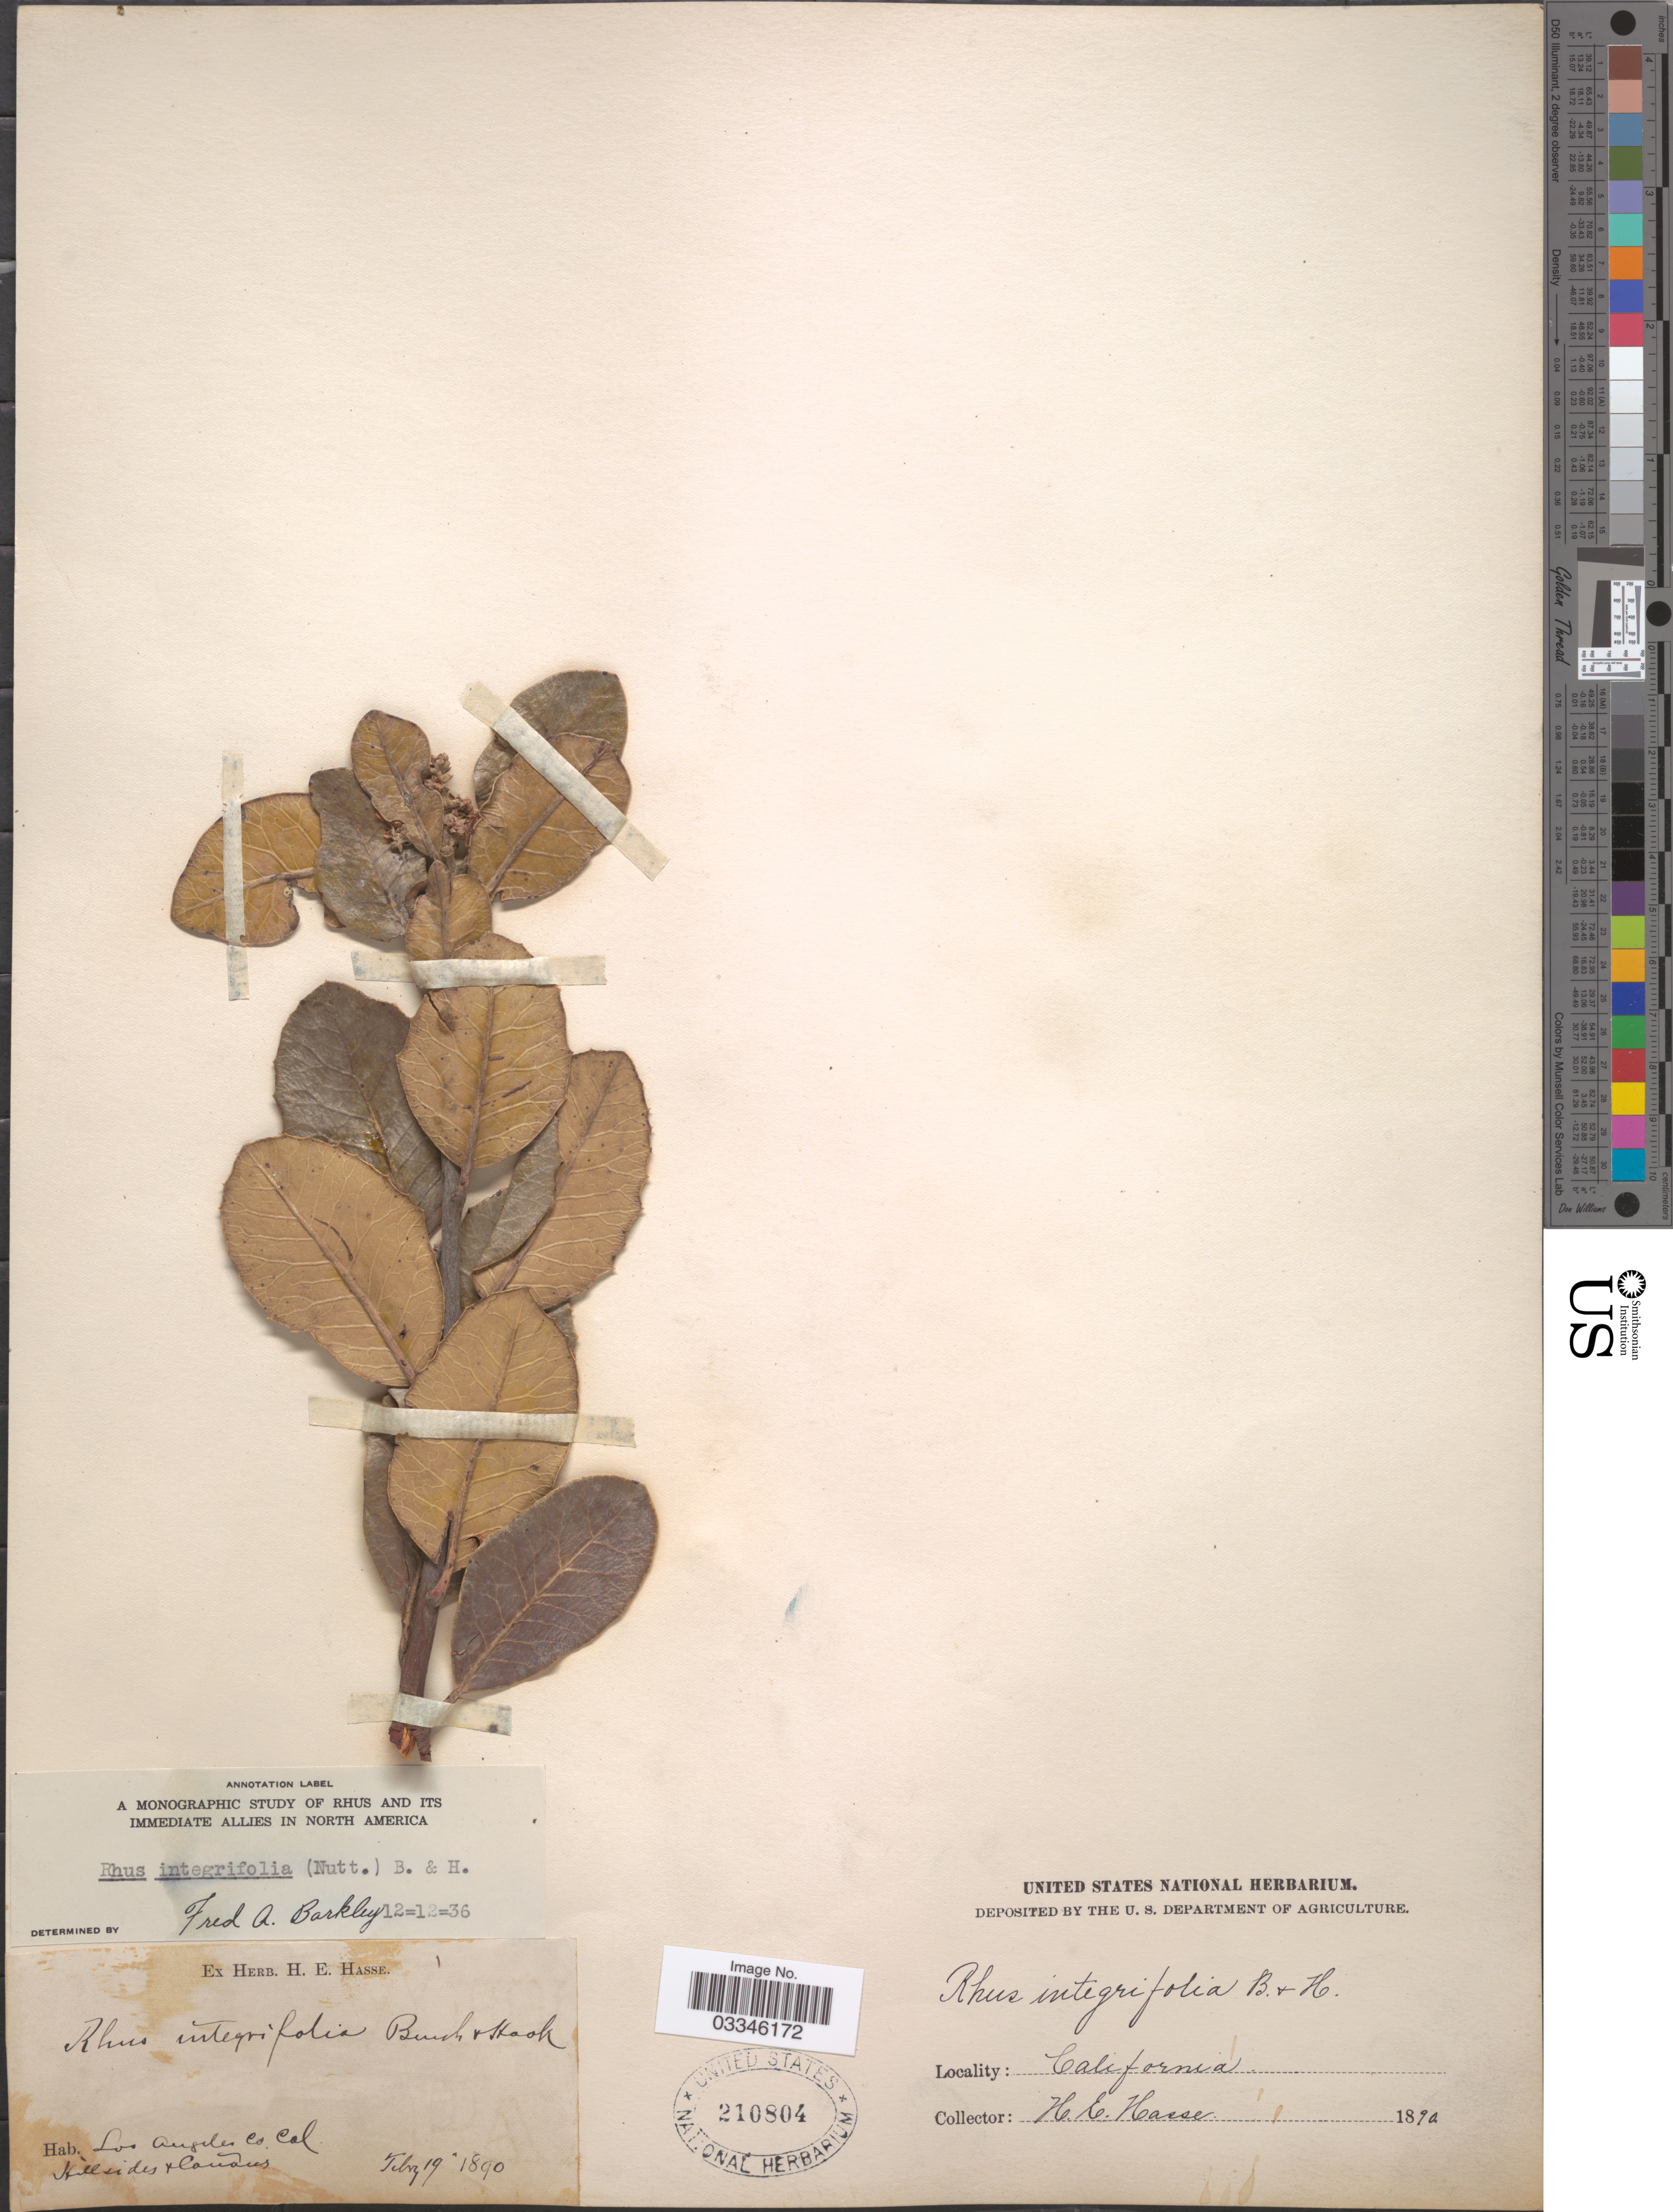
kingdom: Plantae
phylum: Tracheophyta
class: Magnoliopsida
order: Sapindales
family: Anacardiaceae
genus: Rhus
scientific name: Rhus integrifolia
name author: (Nutt.) Benth. & Hook. f. ex W.H. Brewer & S. Watson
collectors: H. E. Hasse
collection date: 1890-02-19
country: United States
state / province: California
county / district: Los Angeles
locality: Los Angeles Co.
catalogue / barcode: US 210804